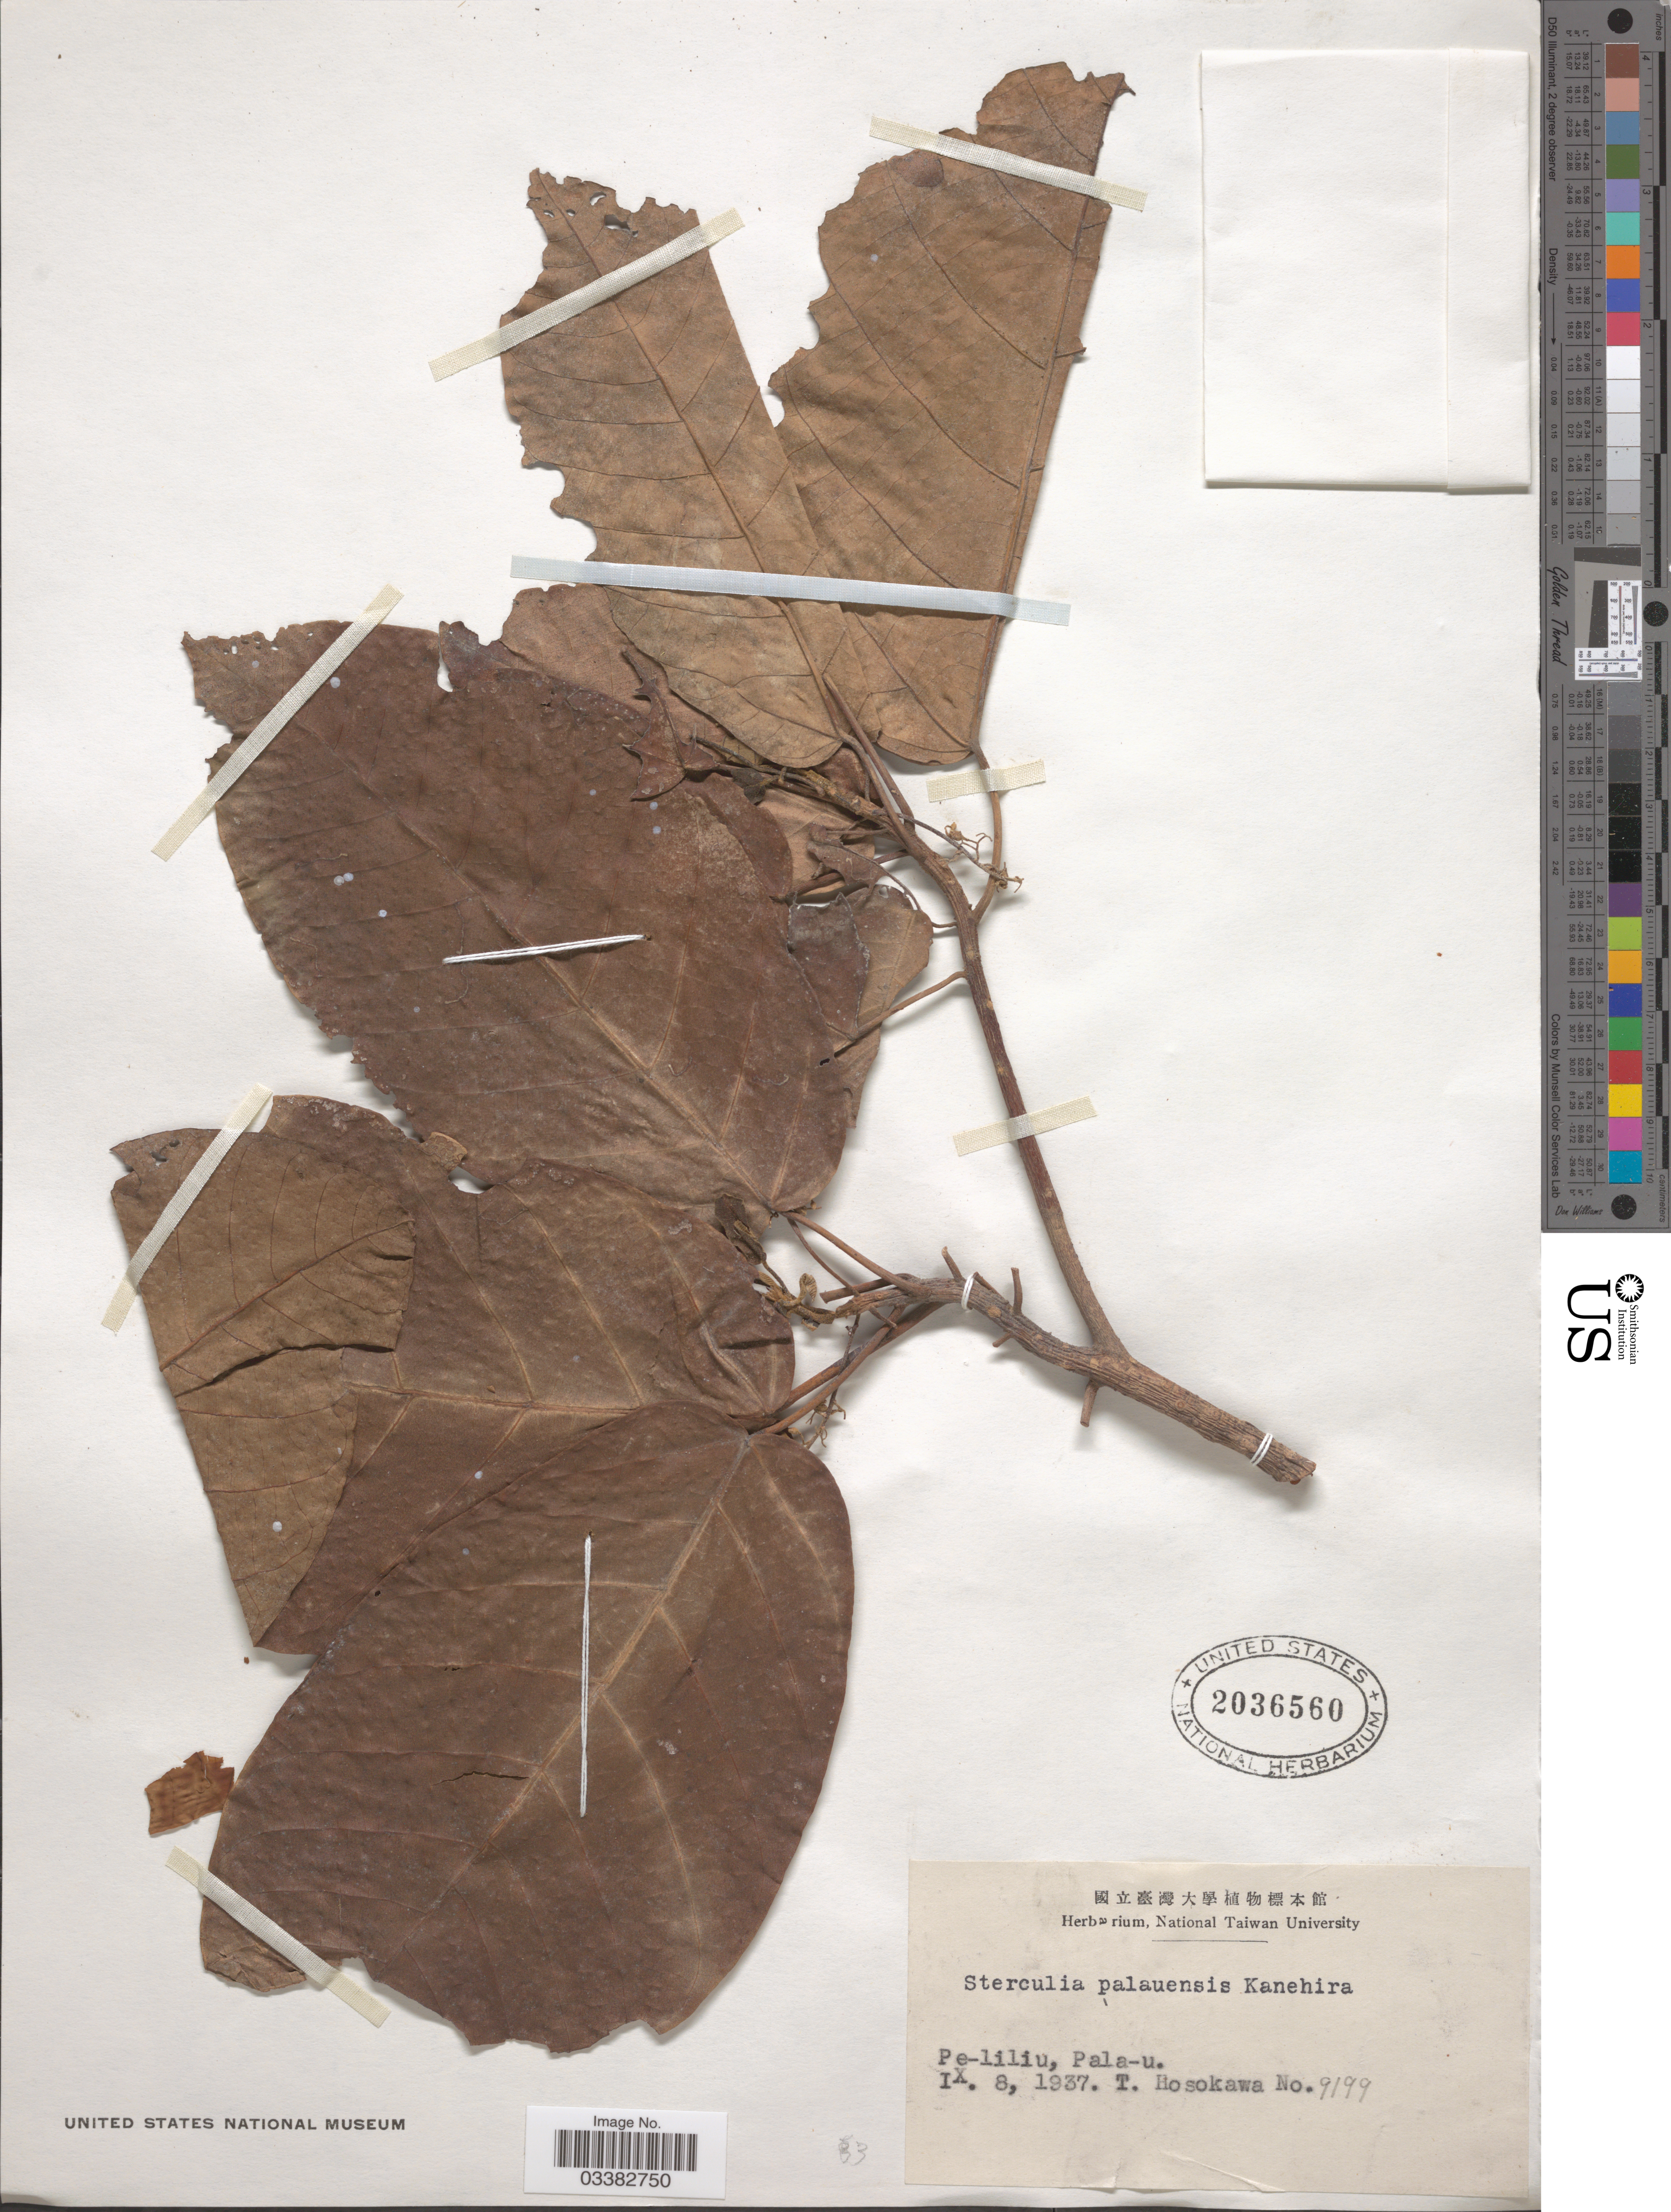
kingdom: Plantae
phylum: Tracheophyta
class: Magnoliopsida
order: Malvales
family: Malvaceae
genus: Sterculia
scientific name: Sterculia palauensis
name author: Kaneh.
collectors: T. Hosokawa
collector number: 9199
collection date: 1937-09-08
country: Palau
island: Beliliou [Peleliu]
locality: Pe-liliu, Pala-u.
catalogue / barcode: US 2036560